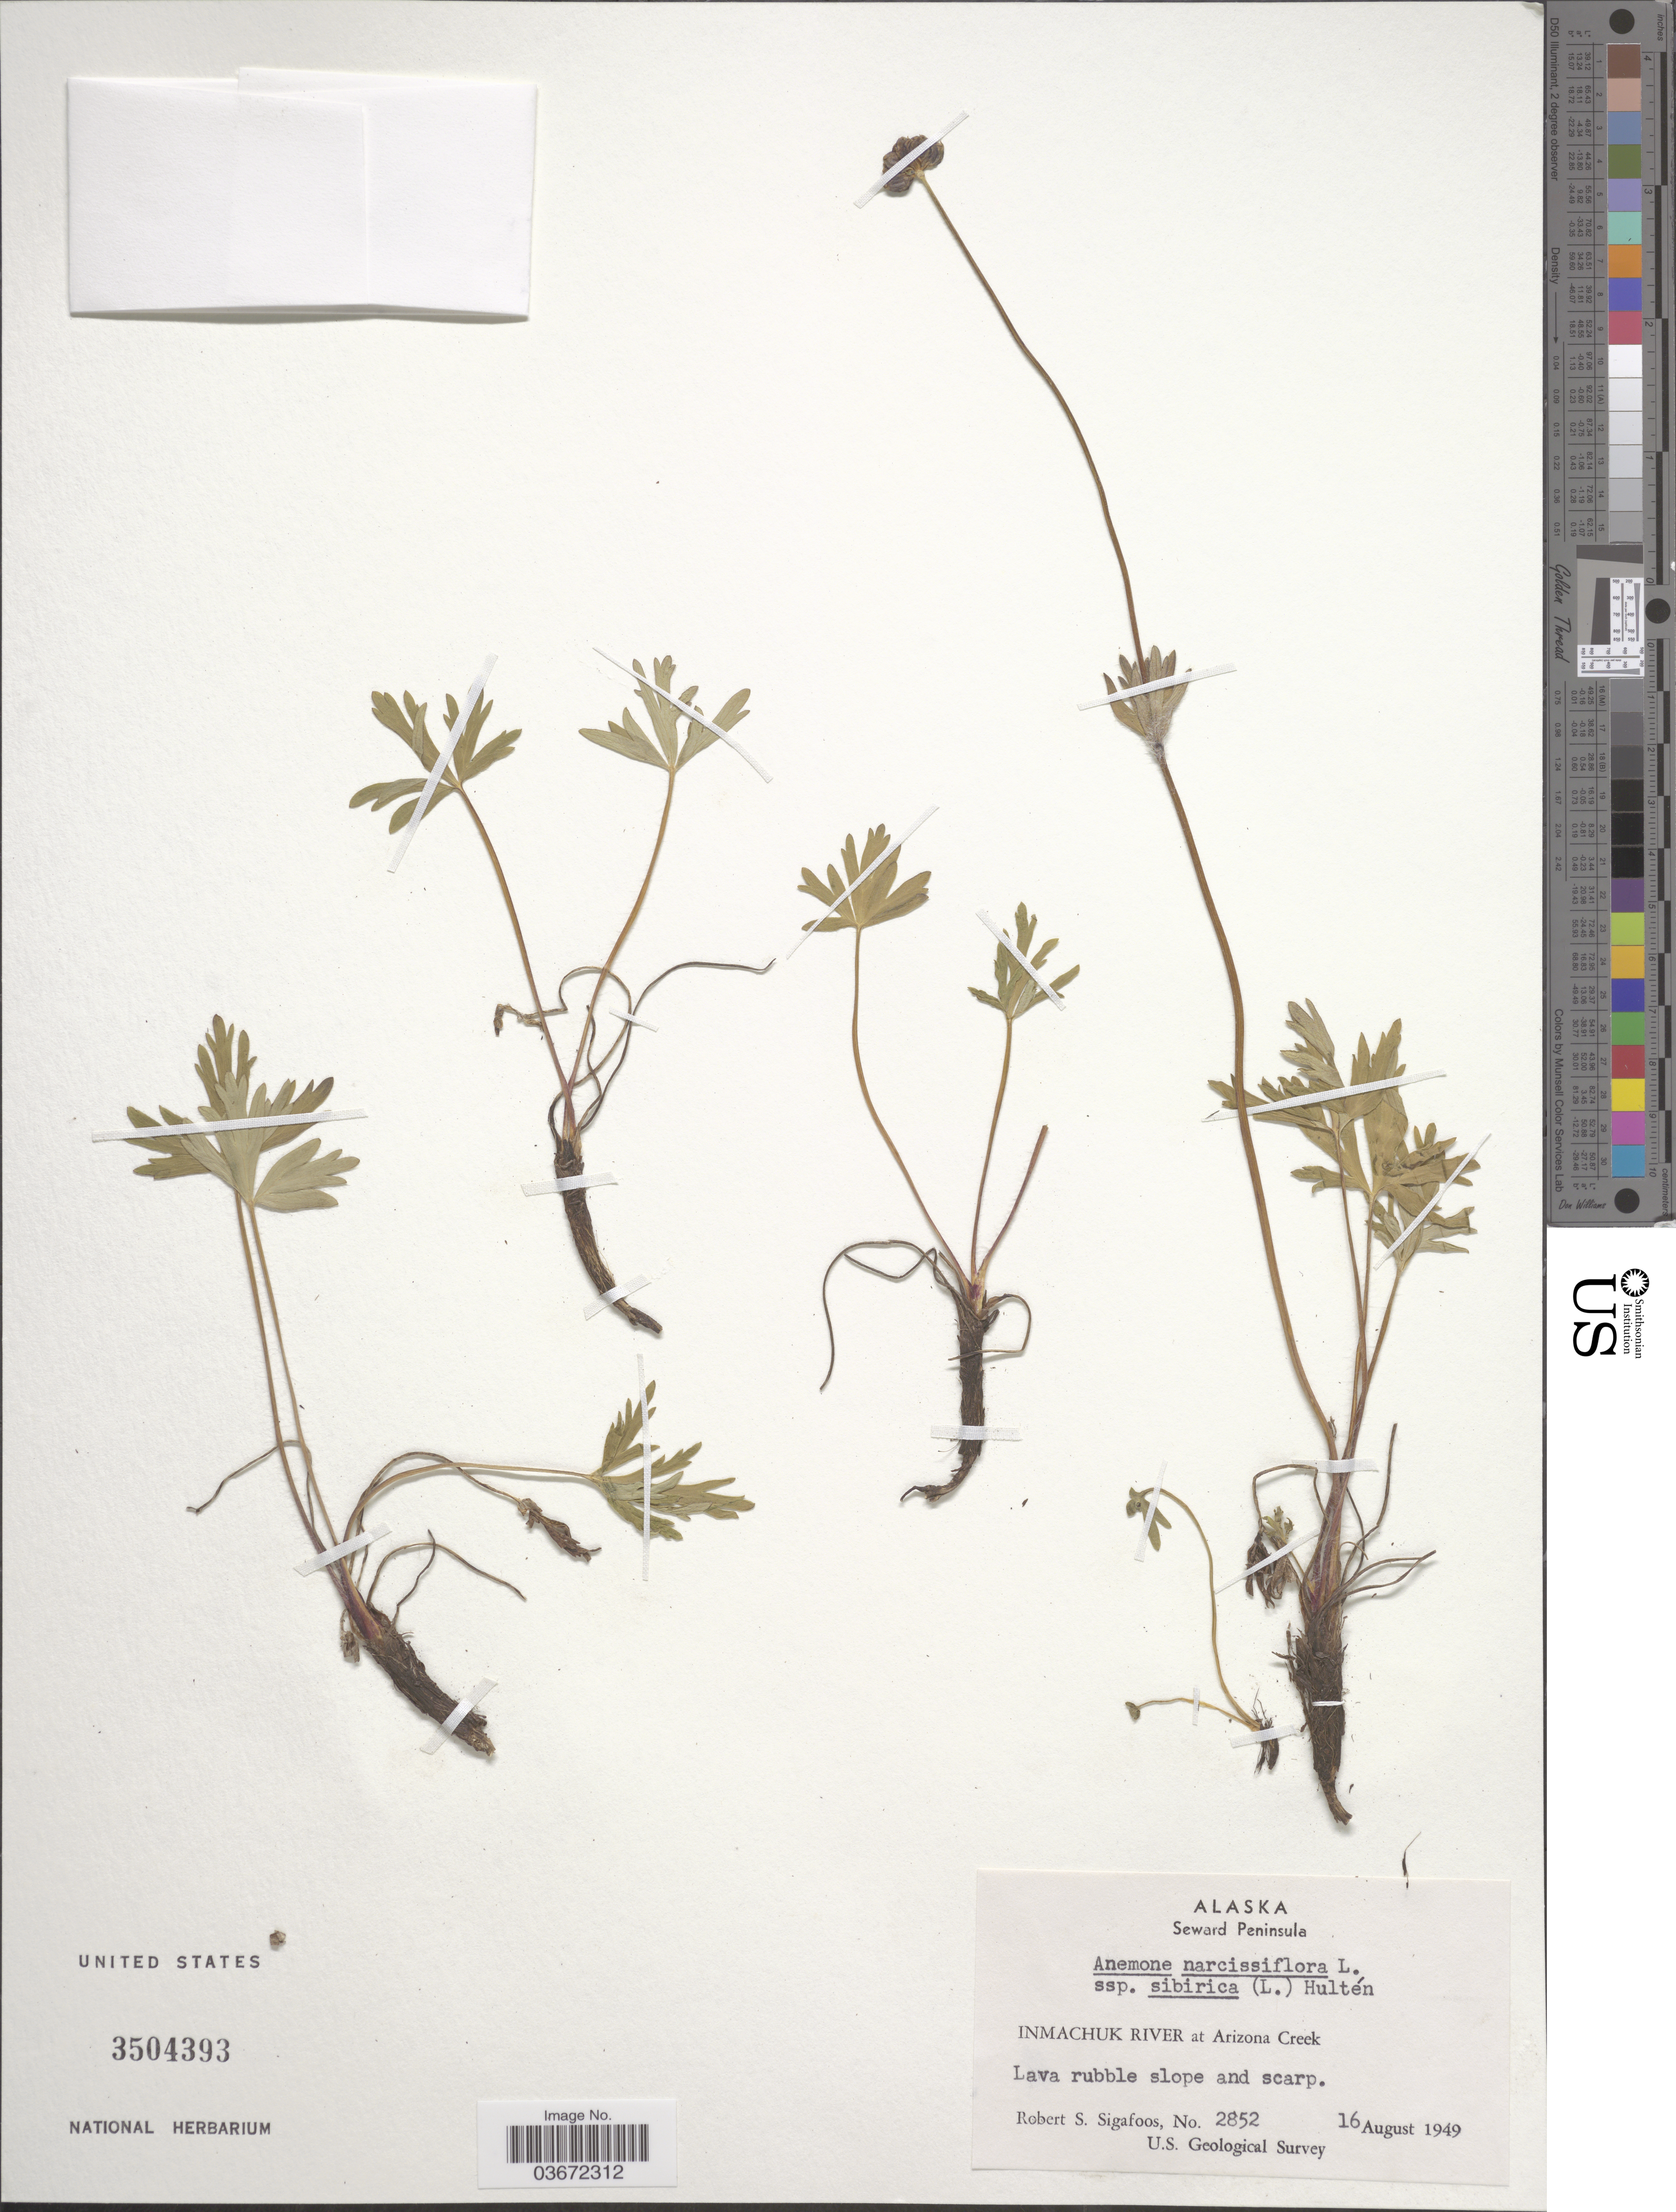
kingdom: Plantae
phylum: Tracheophyta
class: Magnoliopsida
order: Ranunculales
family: Ranunculaceae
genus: Anemone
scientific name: Anemone narcissiflora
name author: L.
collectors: R. Sigafoos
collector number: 2852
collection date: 1949-08-16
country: United States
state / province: Alaska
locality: Seward Peninsula. Inmachuk River at Arizona Creek.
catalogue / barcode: US 3504393